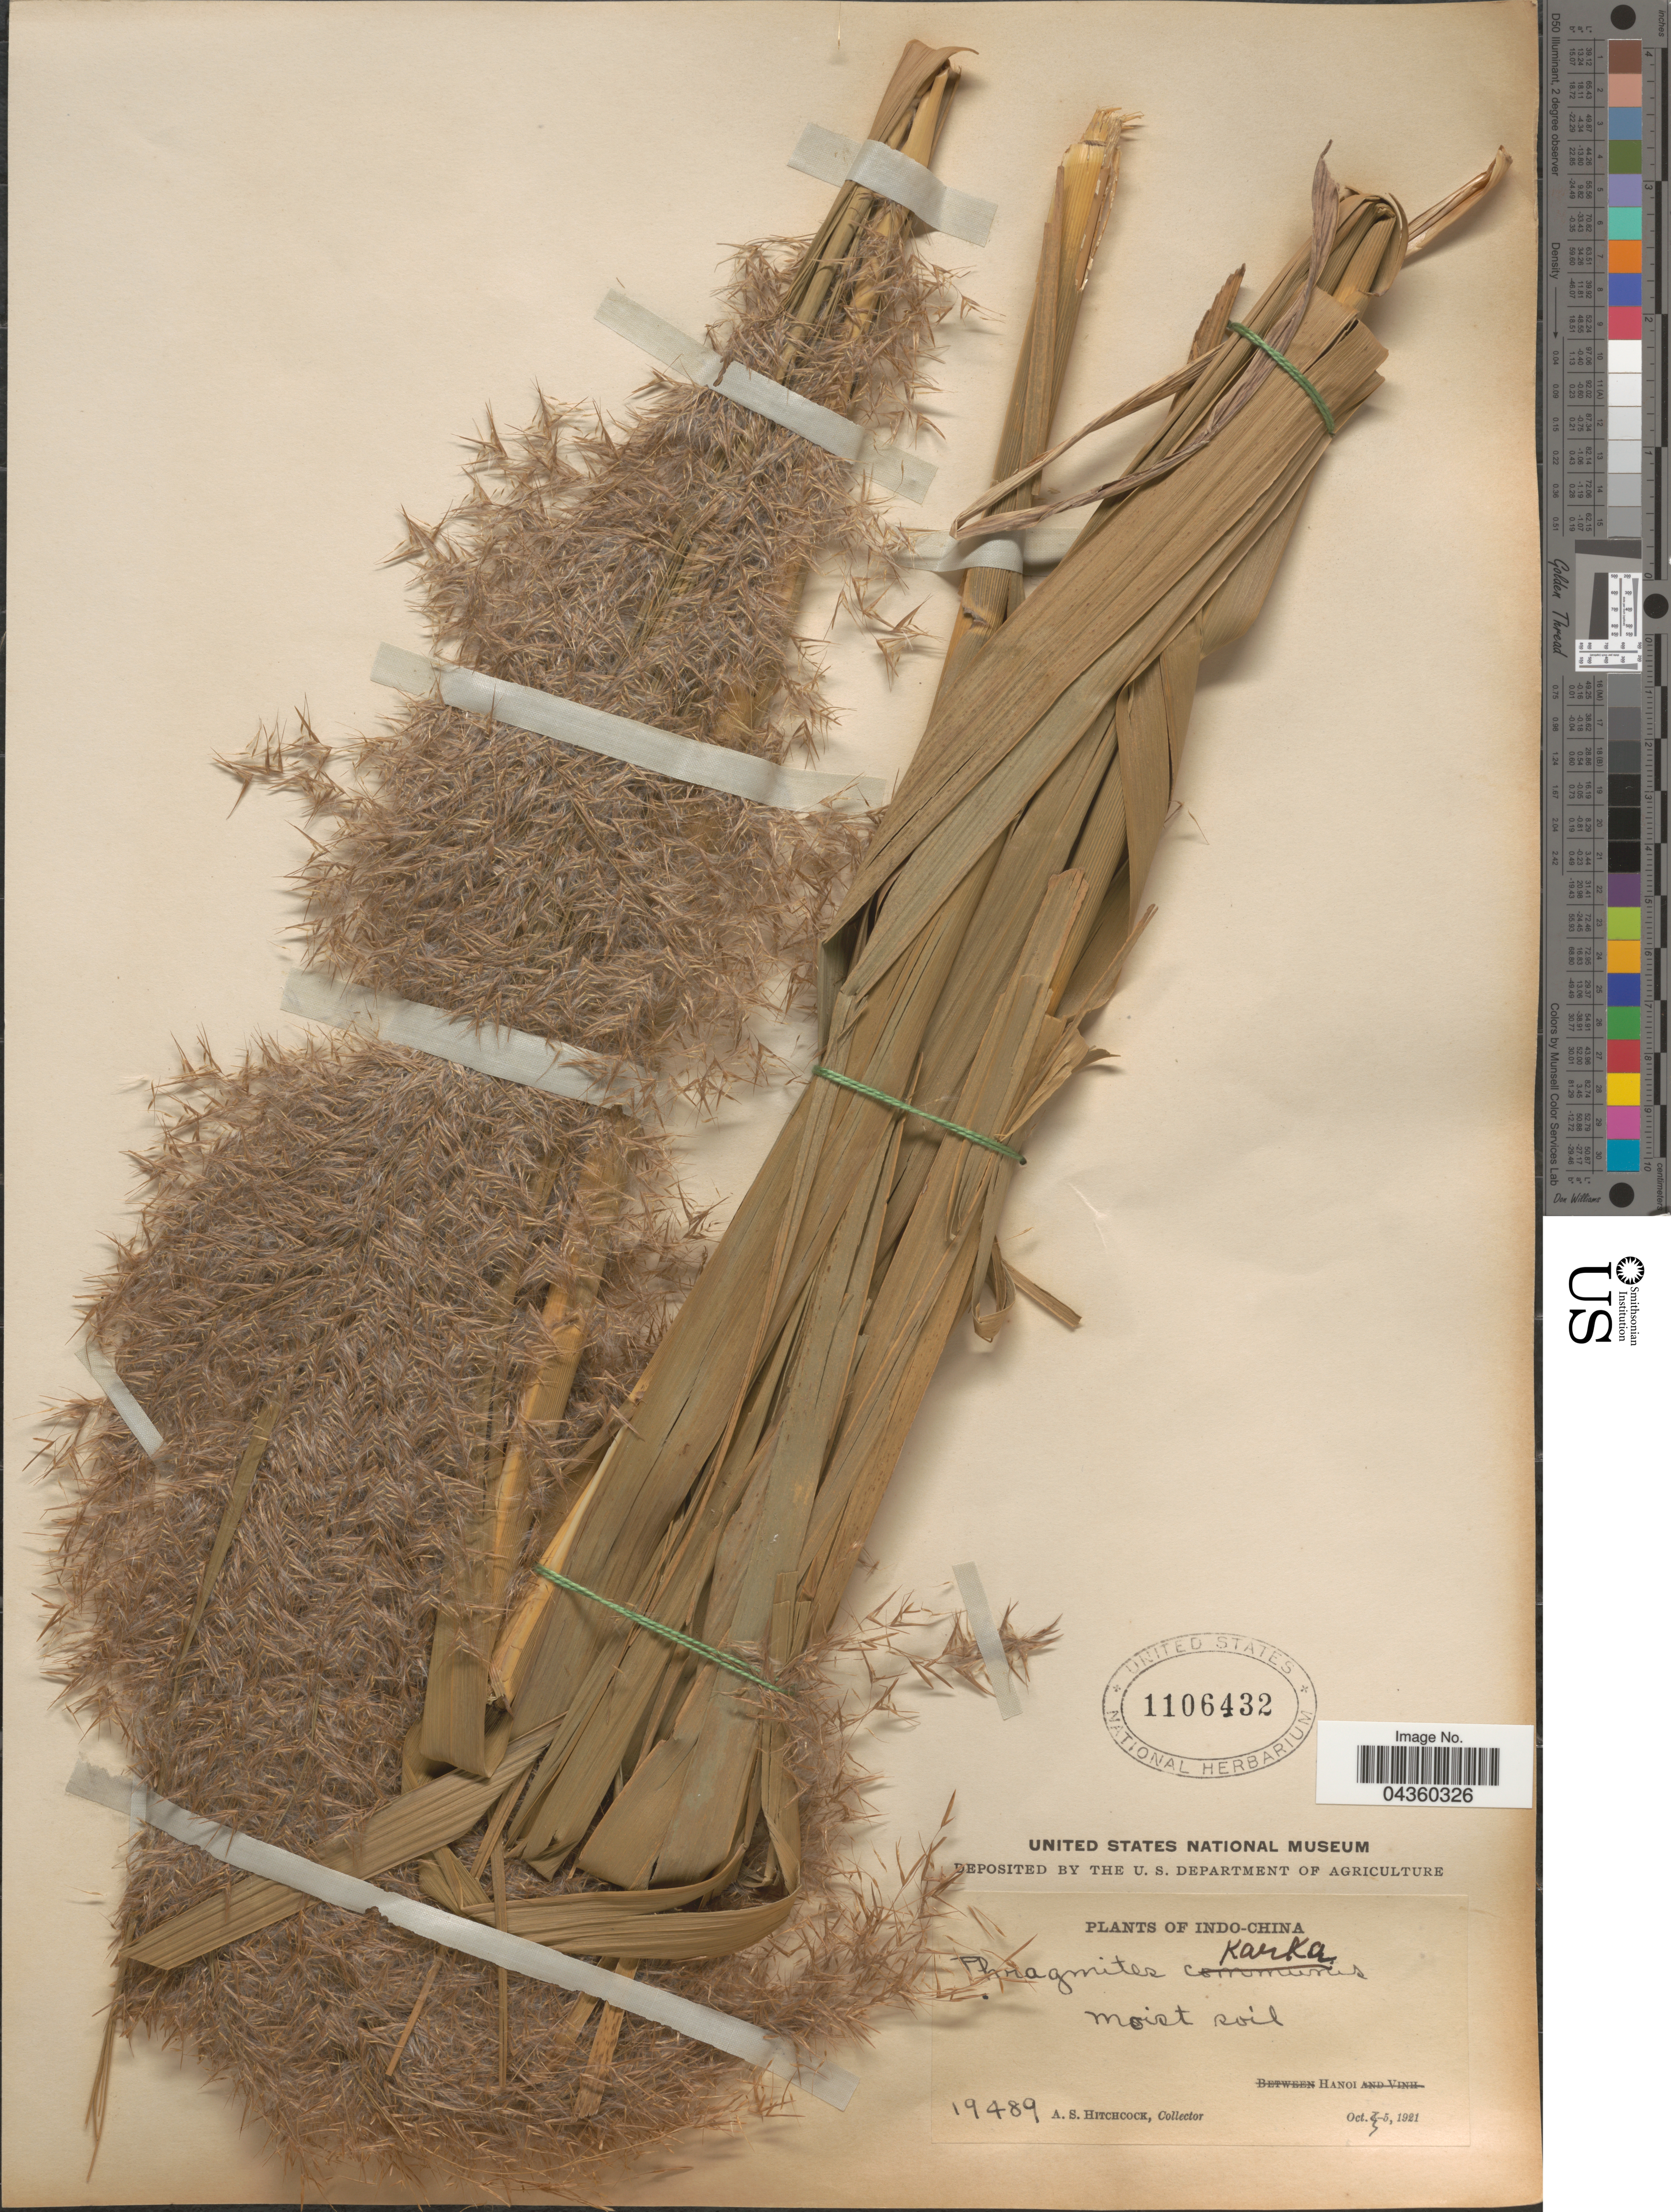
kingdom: Plantae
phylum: Tracheophyta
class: Liliopsida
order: Poales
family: Poaceae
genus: Phragmites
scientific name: Phragmites karka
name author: (Retz.) Trin. ex Steud.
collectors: A. S. Hitchcock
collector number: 19489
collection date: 1921-10-05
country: Vietnam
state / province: Ha Noi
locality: Indo-China. Hanoi.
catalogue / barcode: US 1106432